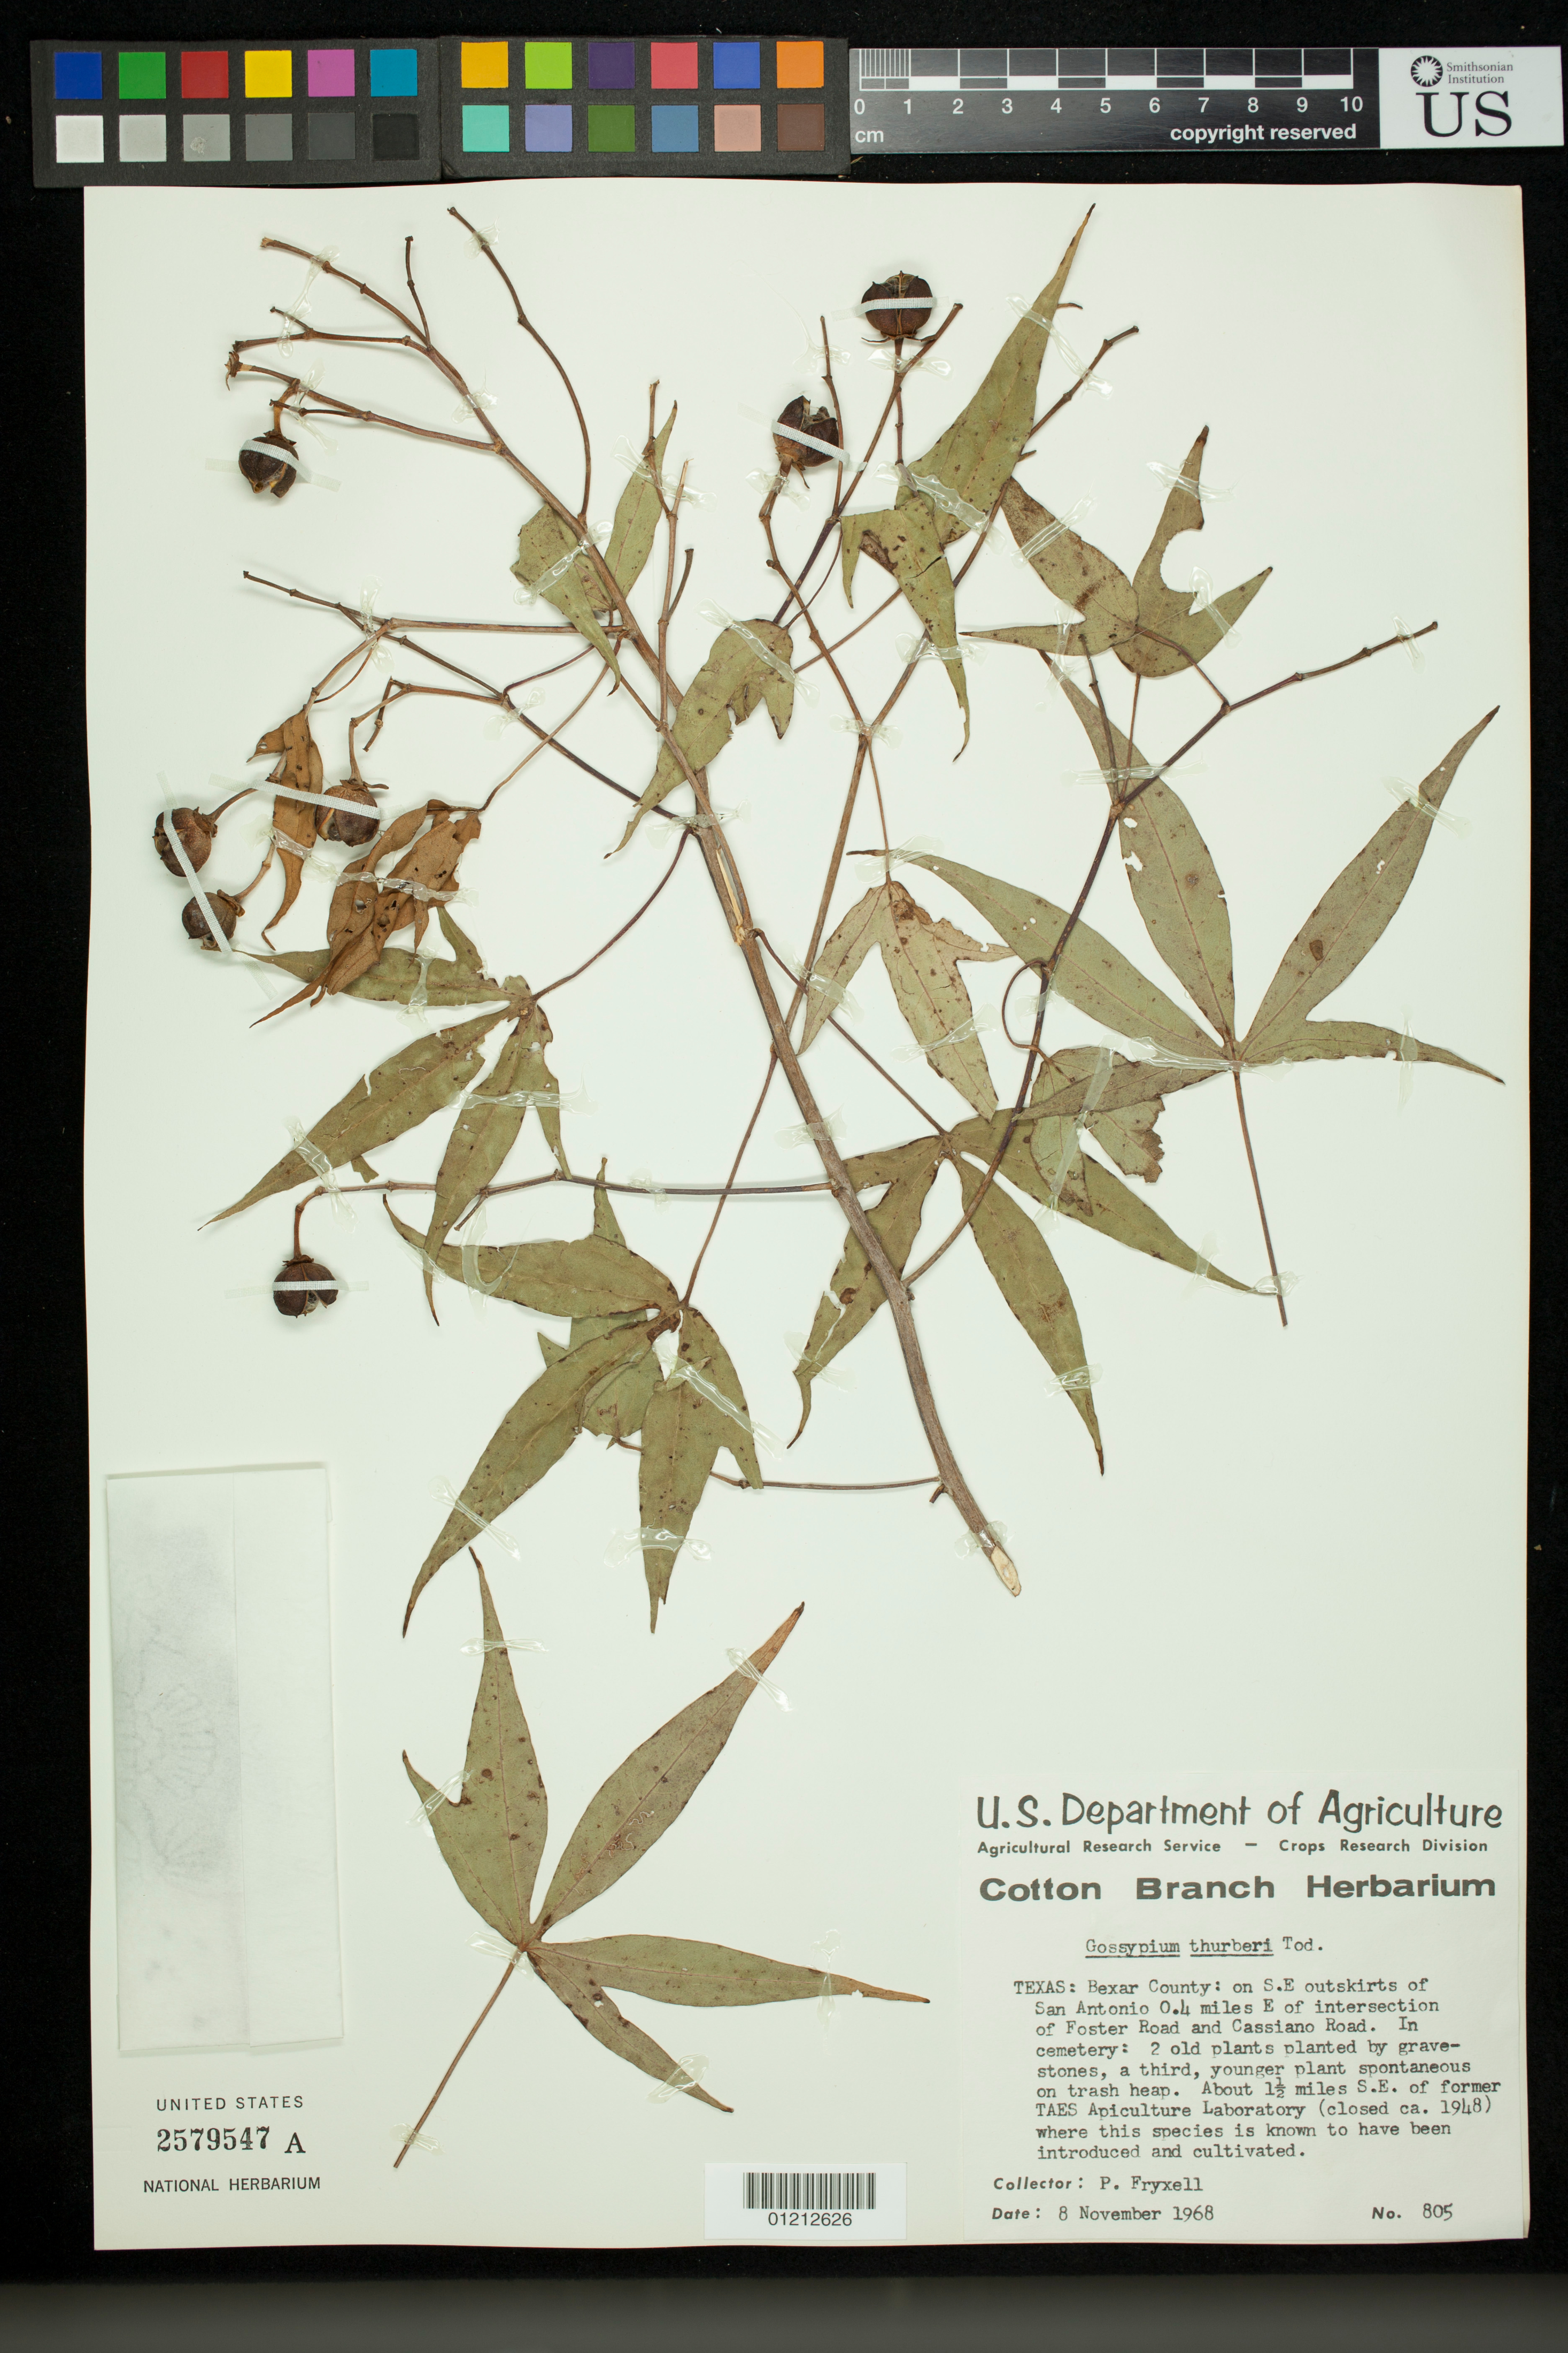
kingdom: Plantae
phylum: Tracheophyta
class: Magnoliopsida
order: Malvales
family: Malvaceae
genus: Gossypium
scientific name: Gossypium thurberi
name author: Tod.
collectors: P. A. Fryxell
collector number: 805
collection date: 1968-11-08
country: United States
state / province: Texas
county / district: Bexar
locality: on S.E. outskirts of San Antonio. 0.4 miles E of intersection of Foster Road and Cassiano Road.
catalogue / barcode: US 2579547A